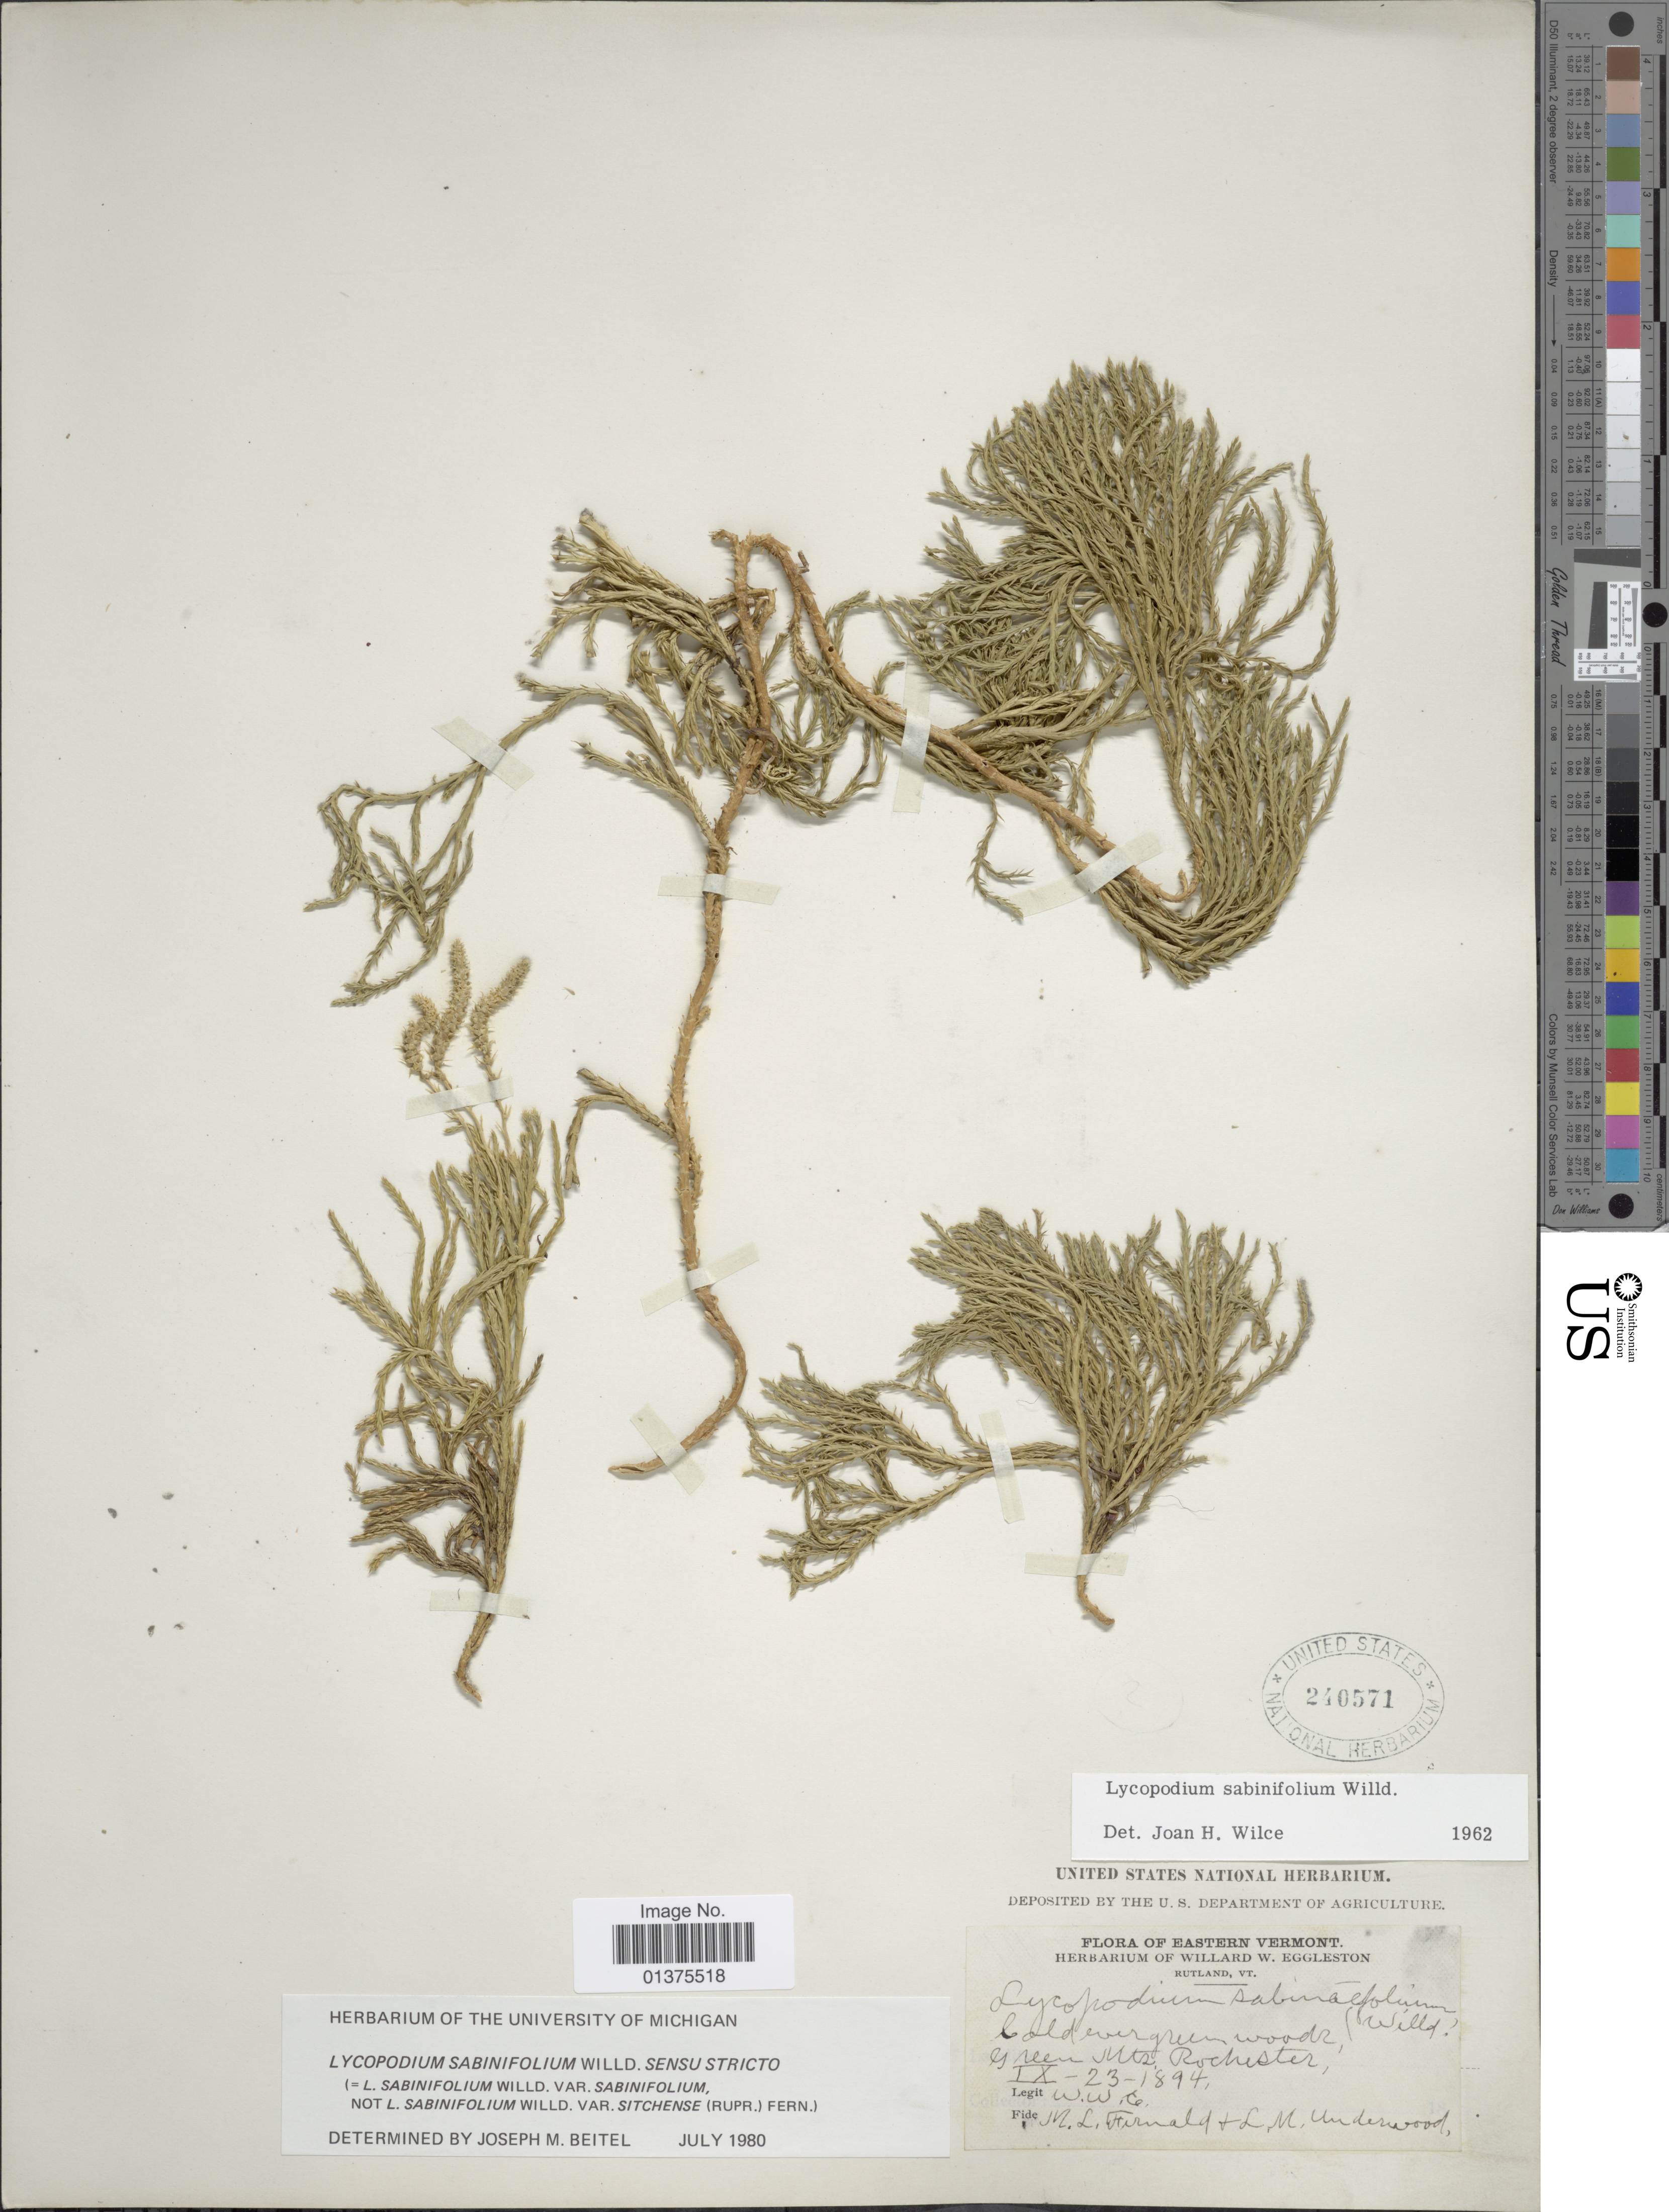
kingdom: Plantae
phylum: Tracheophyta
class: Lycopodiopsida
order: Lycopodiales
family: Lycopodiaceae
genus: Diphasiastrum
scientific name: Diphasiastrum x sabinifolium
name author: (Willd.) Holub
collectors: W. W. Eggleston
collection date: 1894-09-23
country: United States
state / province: Vermont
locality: Eastern Vermont, Green Mts Rochester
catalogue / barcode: US 240571